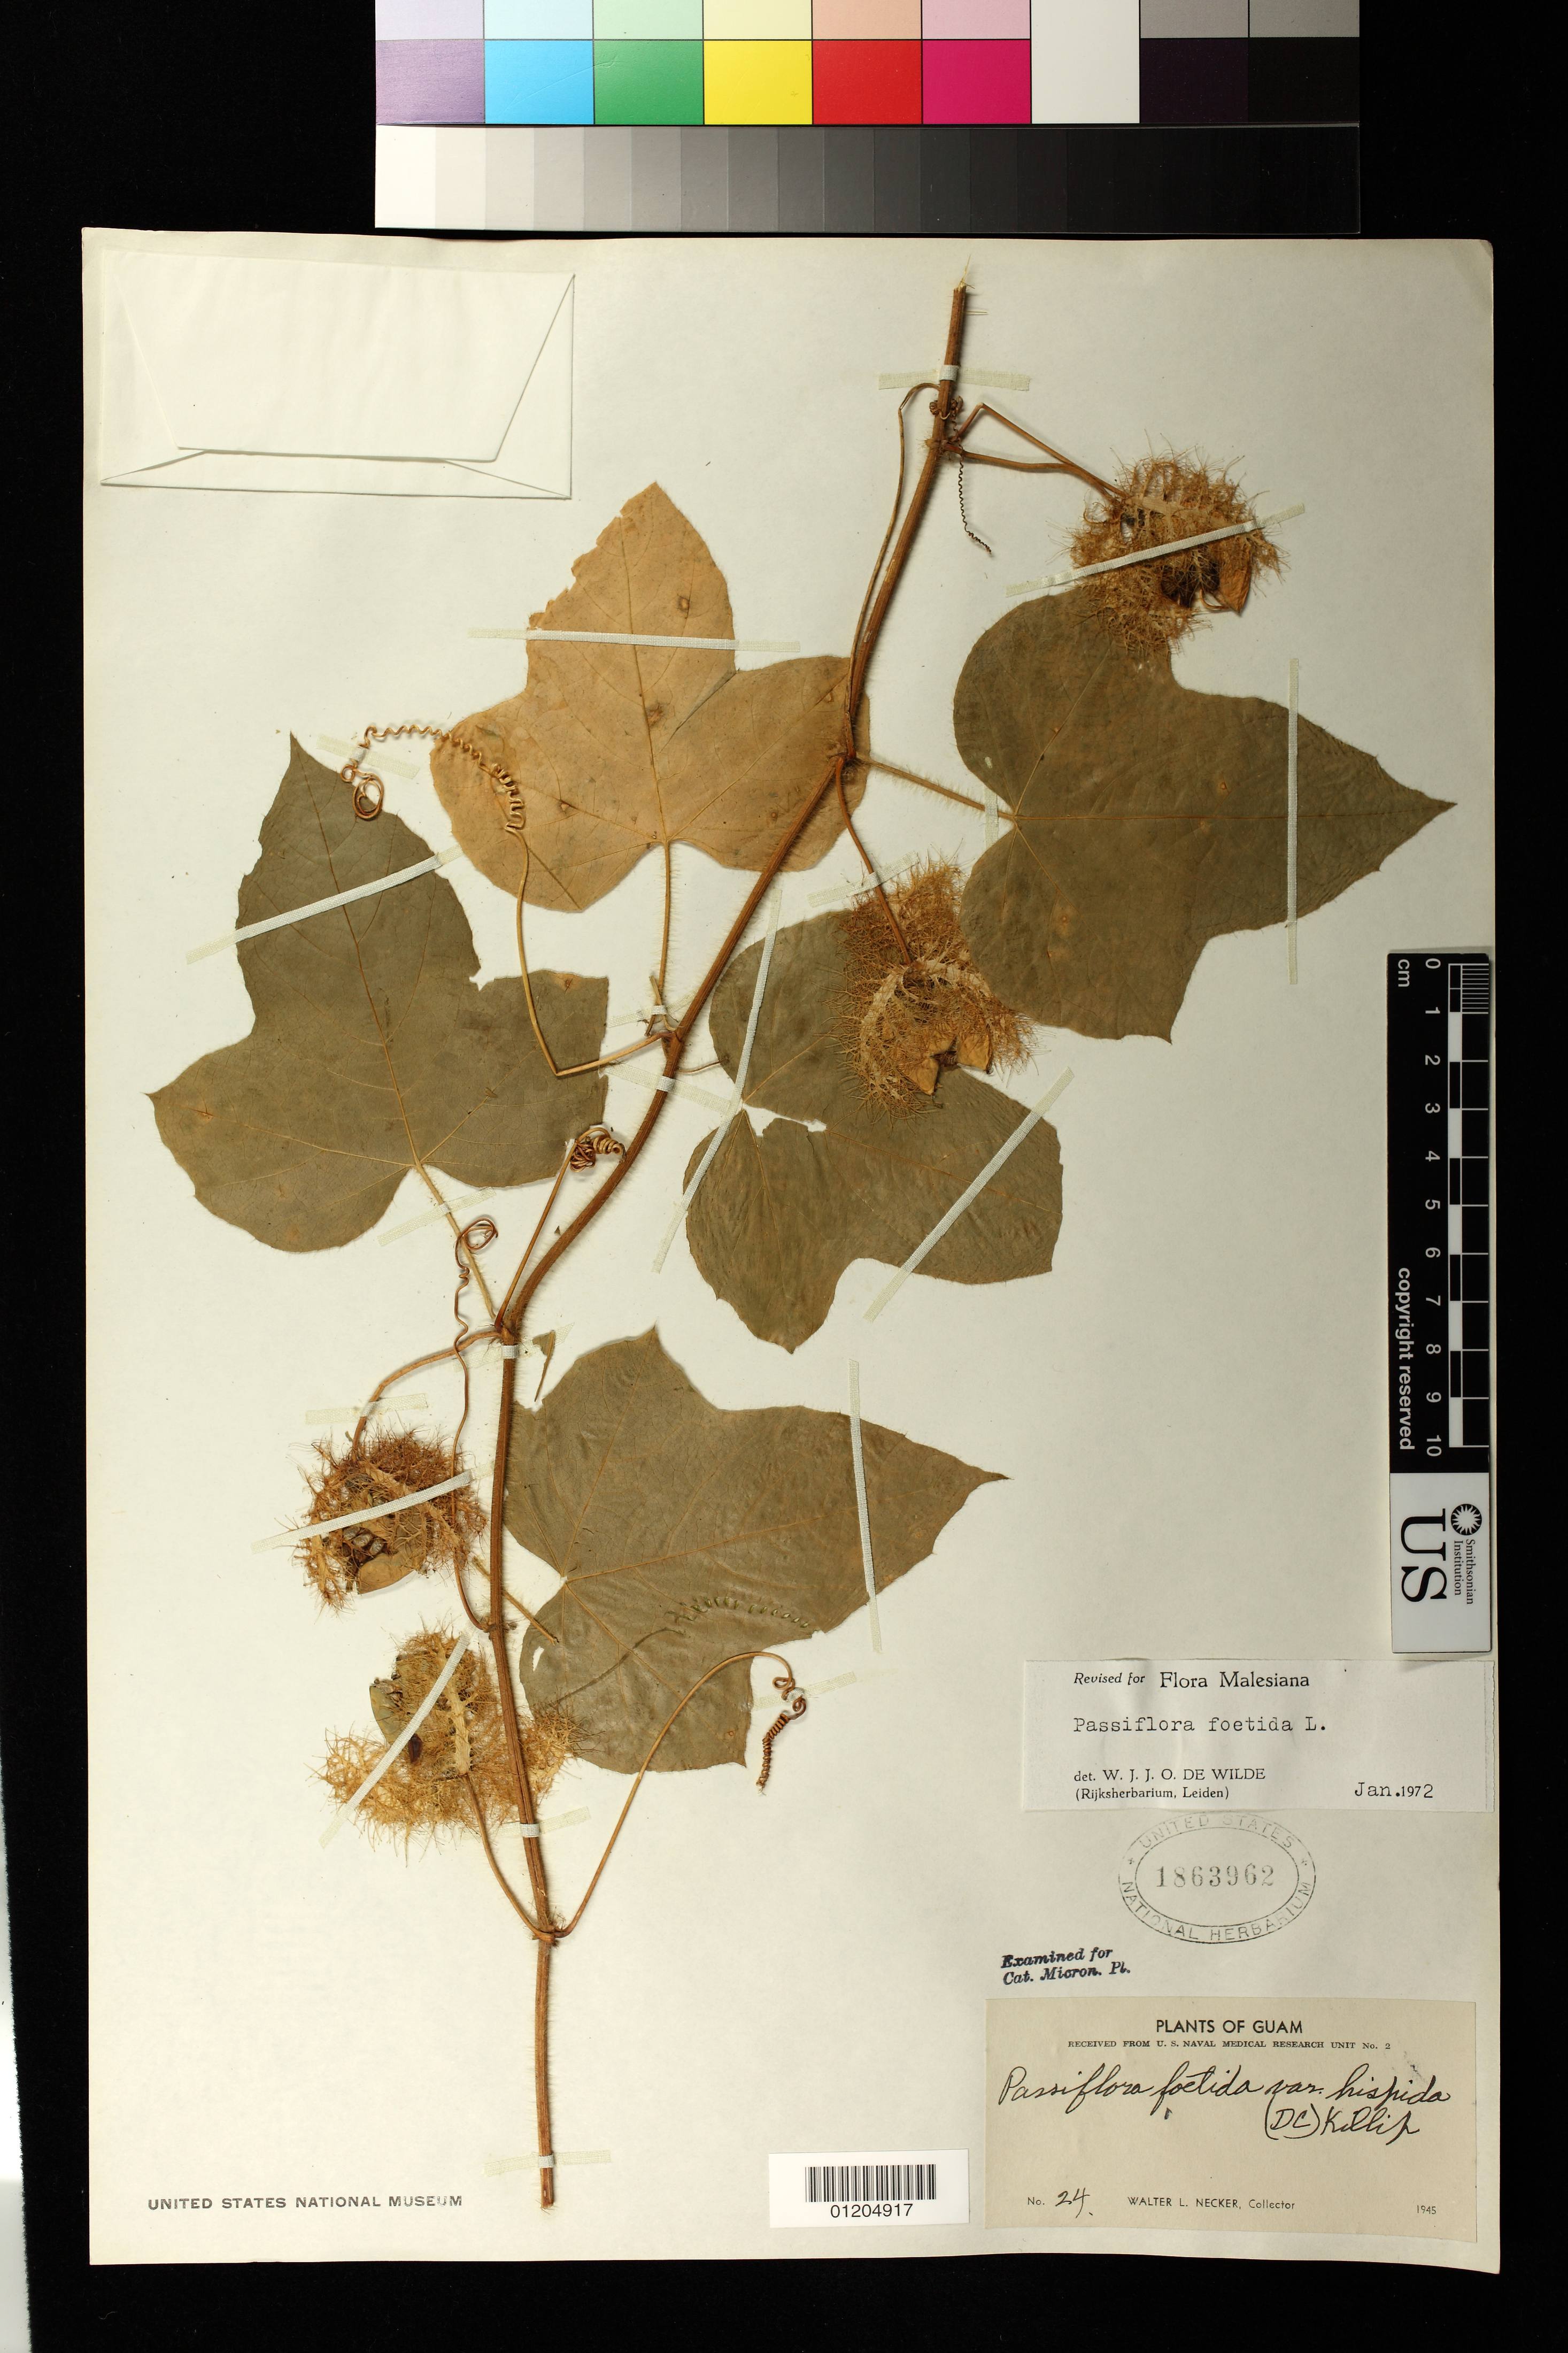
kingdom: Plantae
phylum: Tracheophyta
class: Magnoliopsida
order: Malpighiales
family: Passifloraceae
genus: Passiflora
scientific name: Passiflora foetida var. hispida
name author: (DC. ex Triana & Planch.) Killip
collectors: W. L. Necker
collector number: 24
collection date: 1945-09-05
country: Guam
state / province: Talofofo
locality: Talofofo Village, 1 km S. of [latitude and longitude given]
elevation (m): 105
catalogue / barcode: US 1863962